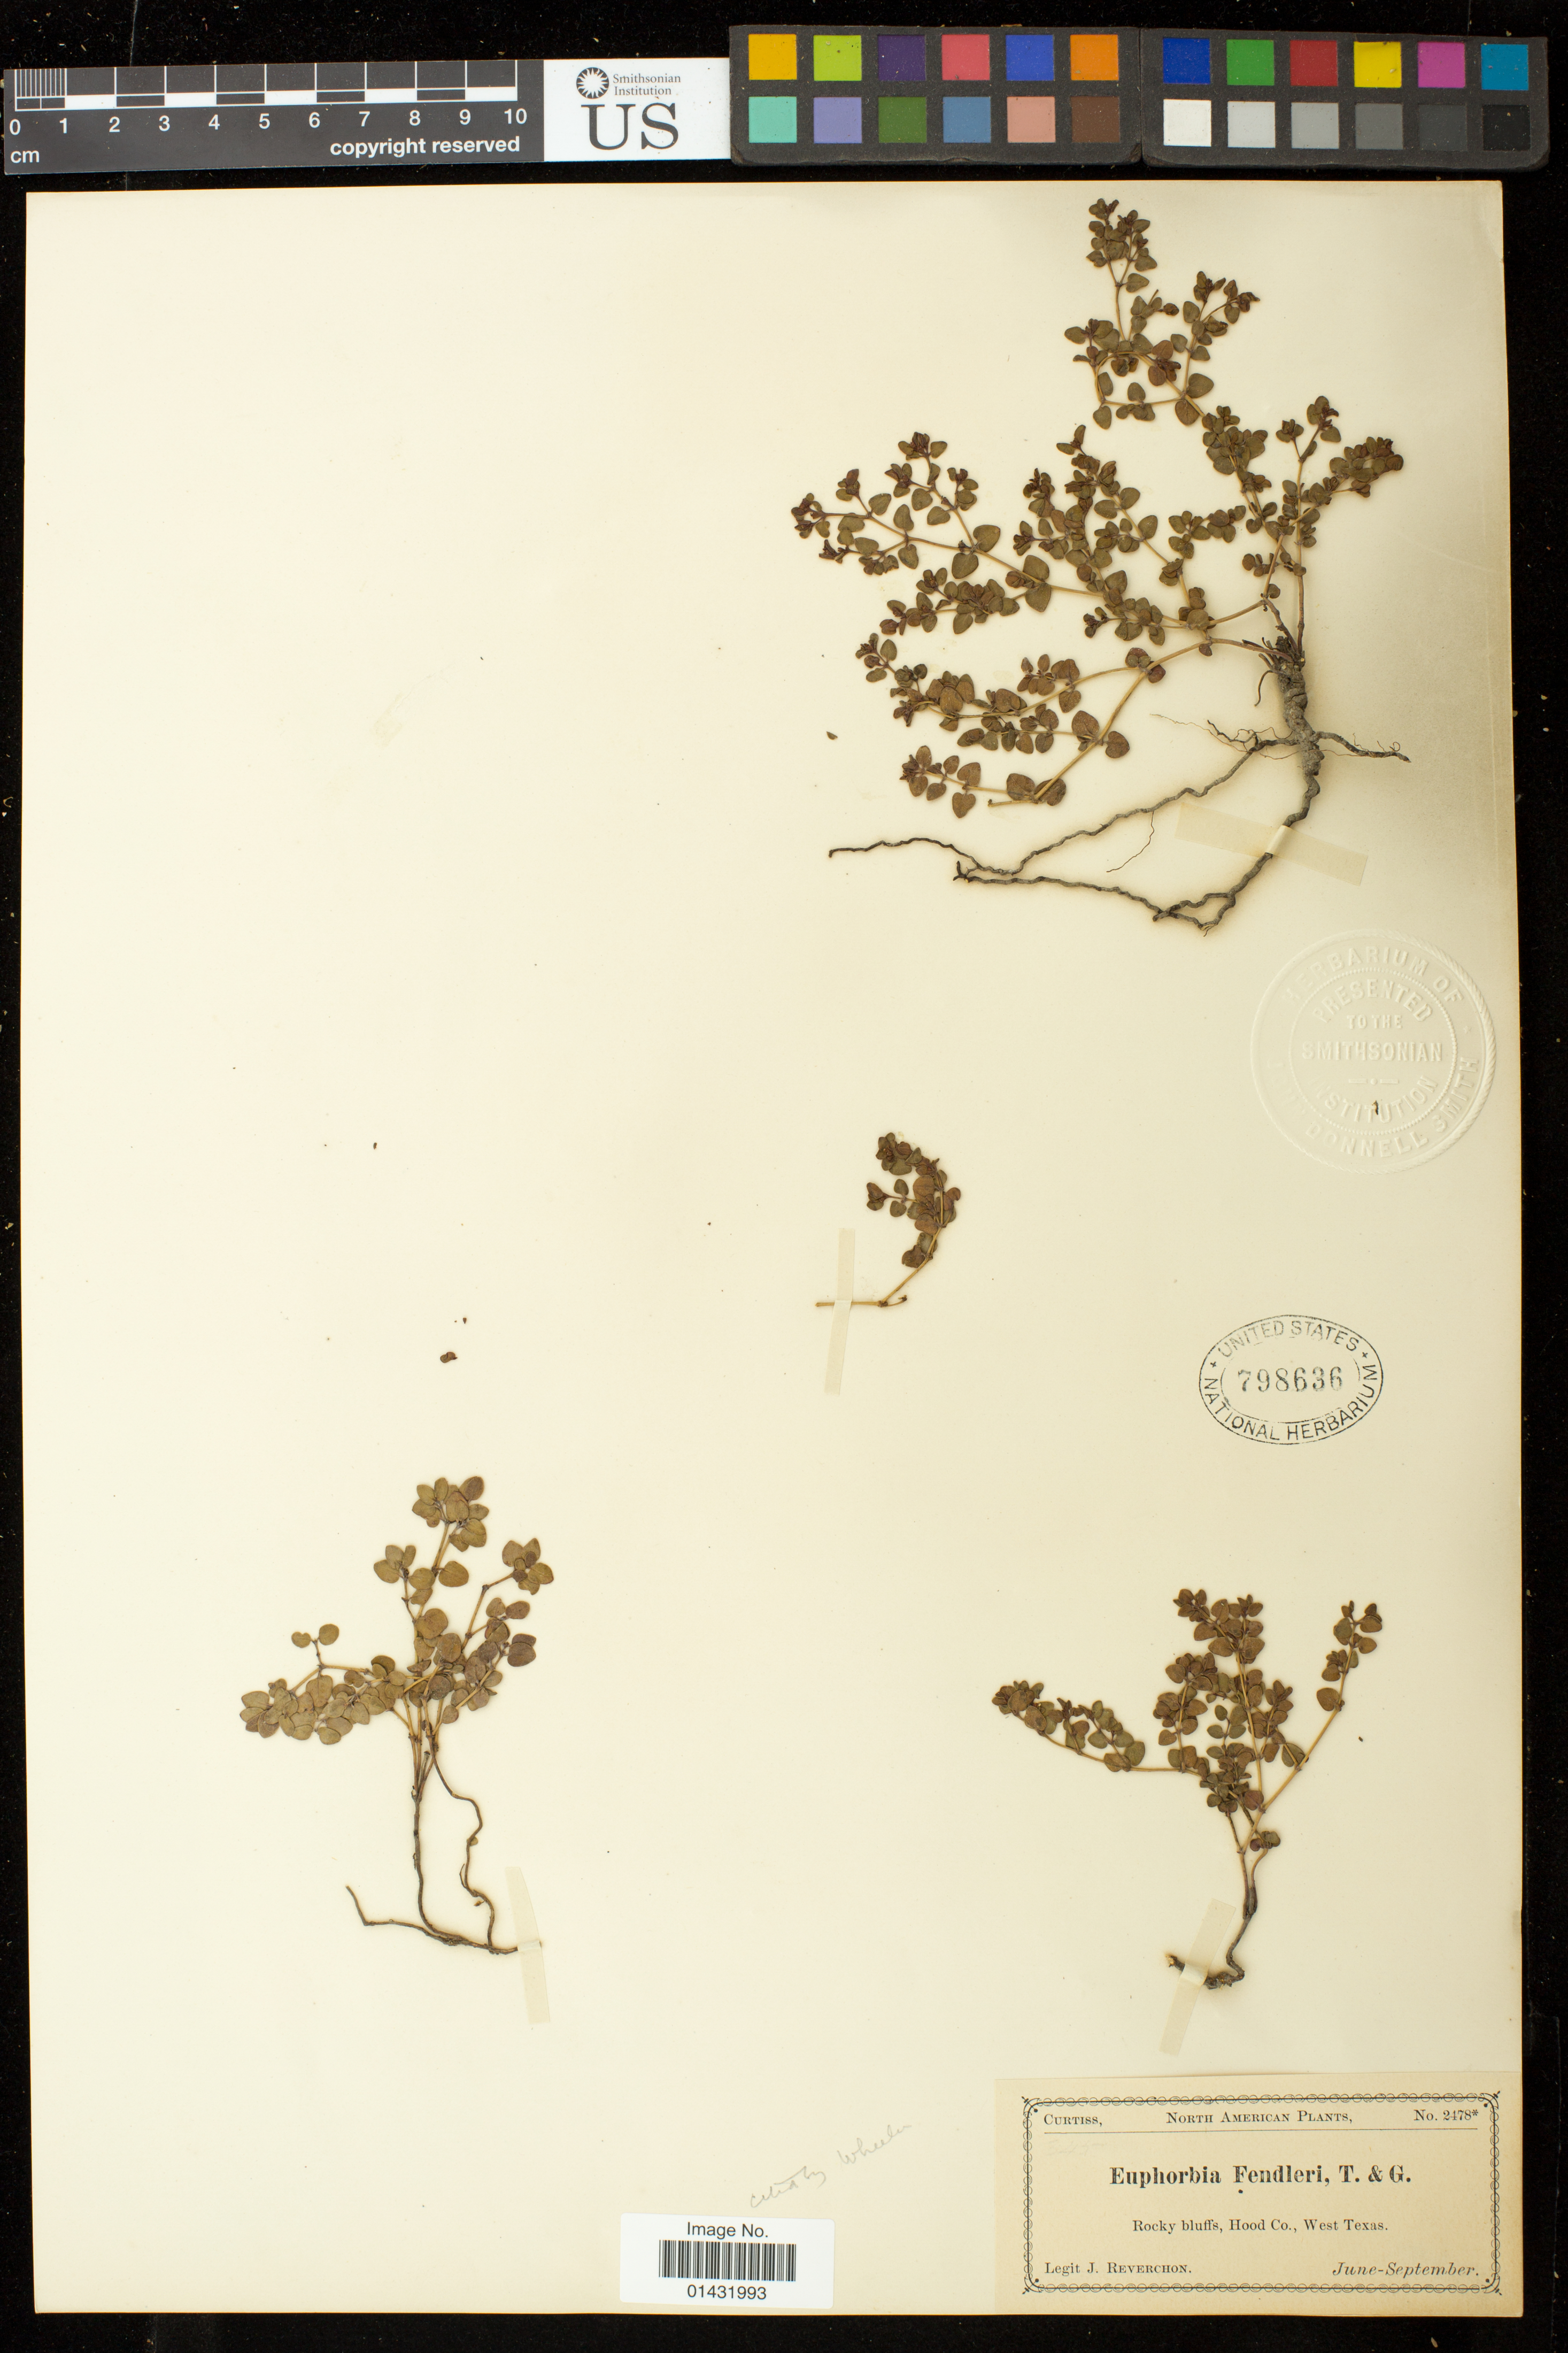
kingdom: Plantae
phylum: Tracheophyta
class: Magnoliopsida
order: Malpighiales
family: Euphorbiaceae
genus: Euphorbia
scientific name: Euphorbia fendleri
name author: Torr. & A. Gray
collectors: J. Reverchon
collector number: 2478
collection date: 1881-06/1881-09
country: United States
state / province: Texas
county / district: Hood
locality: Rocky bluffs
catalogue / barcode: US 798636